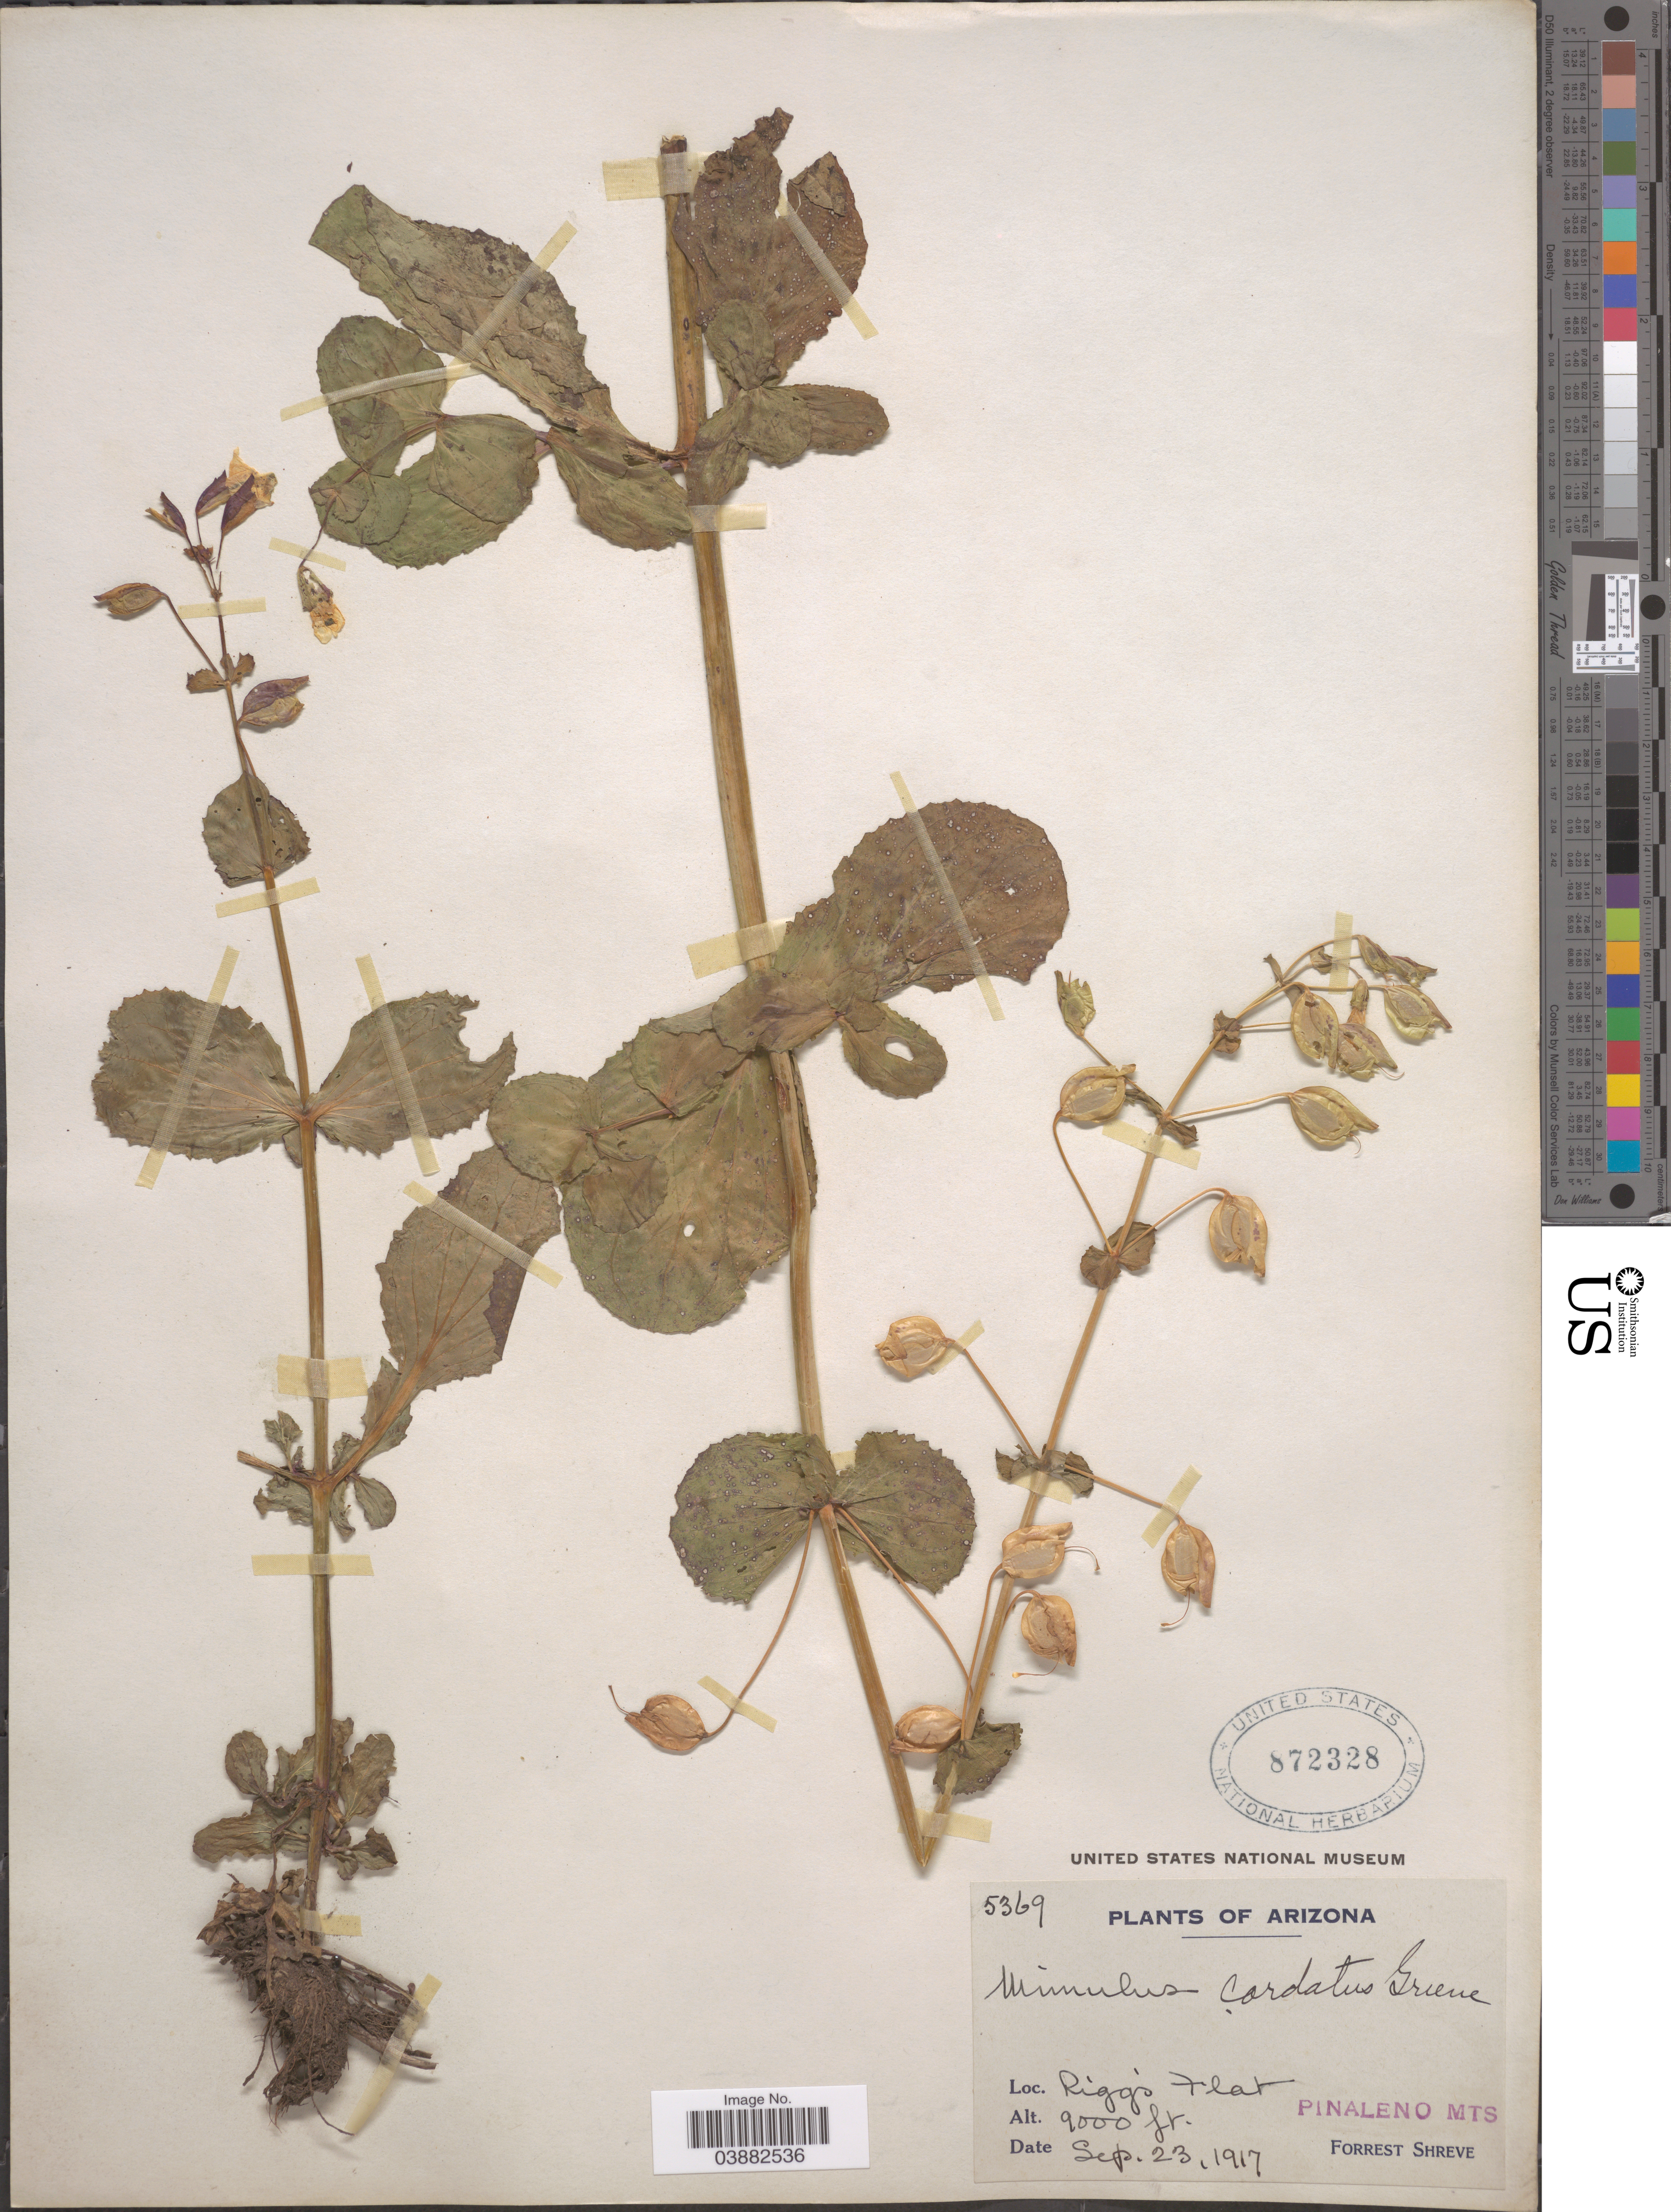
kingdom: Plantae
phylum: Tracheophyta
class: Magnoliopsida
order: Lamiales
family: Phrymaceae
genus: Mimulus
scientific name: Mimulus nasutus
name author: Greene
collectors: F. Shreve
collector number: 5369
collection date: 1917-09-23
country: United States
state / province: Arizona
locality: Riggs Flat. Pinaleno Mts.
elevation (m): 2743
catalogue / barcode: US 872328